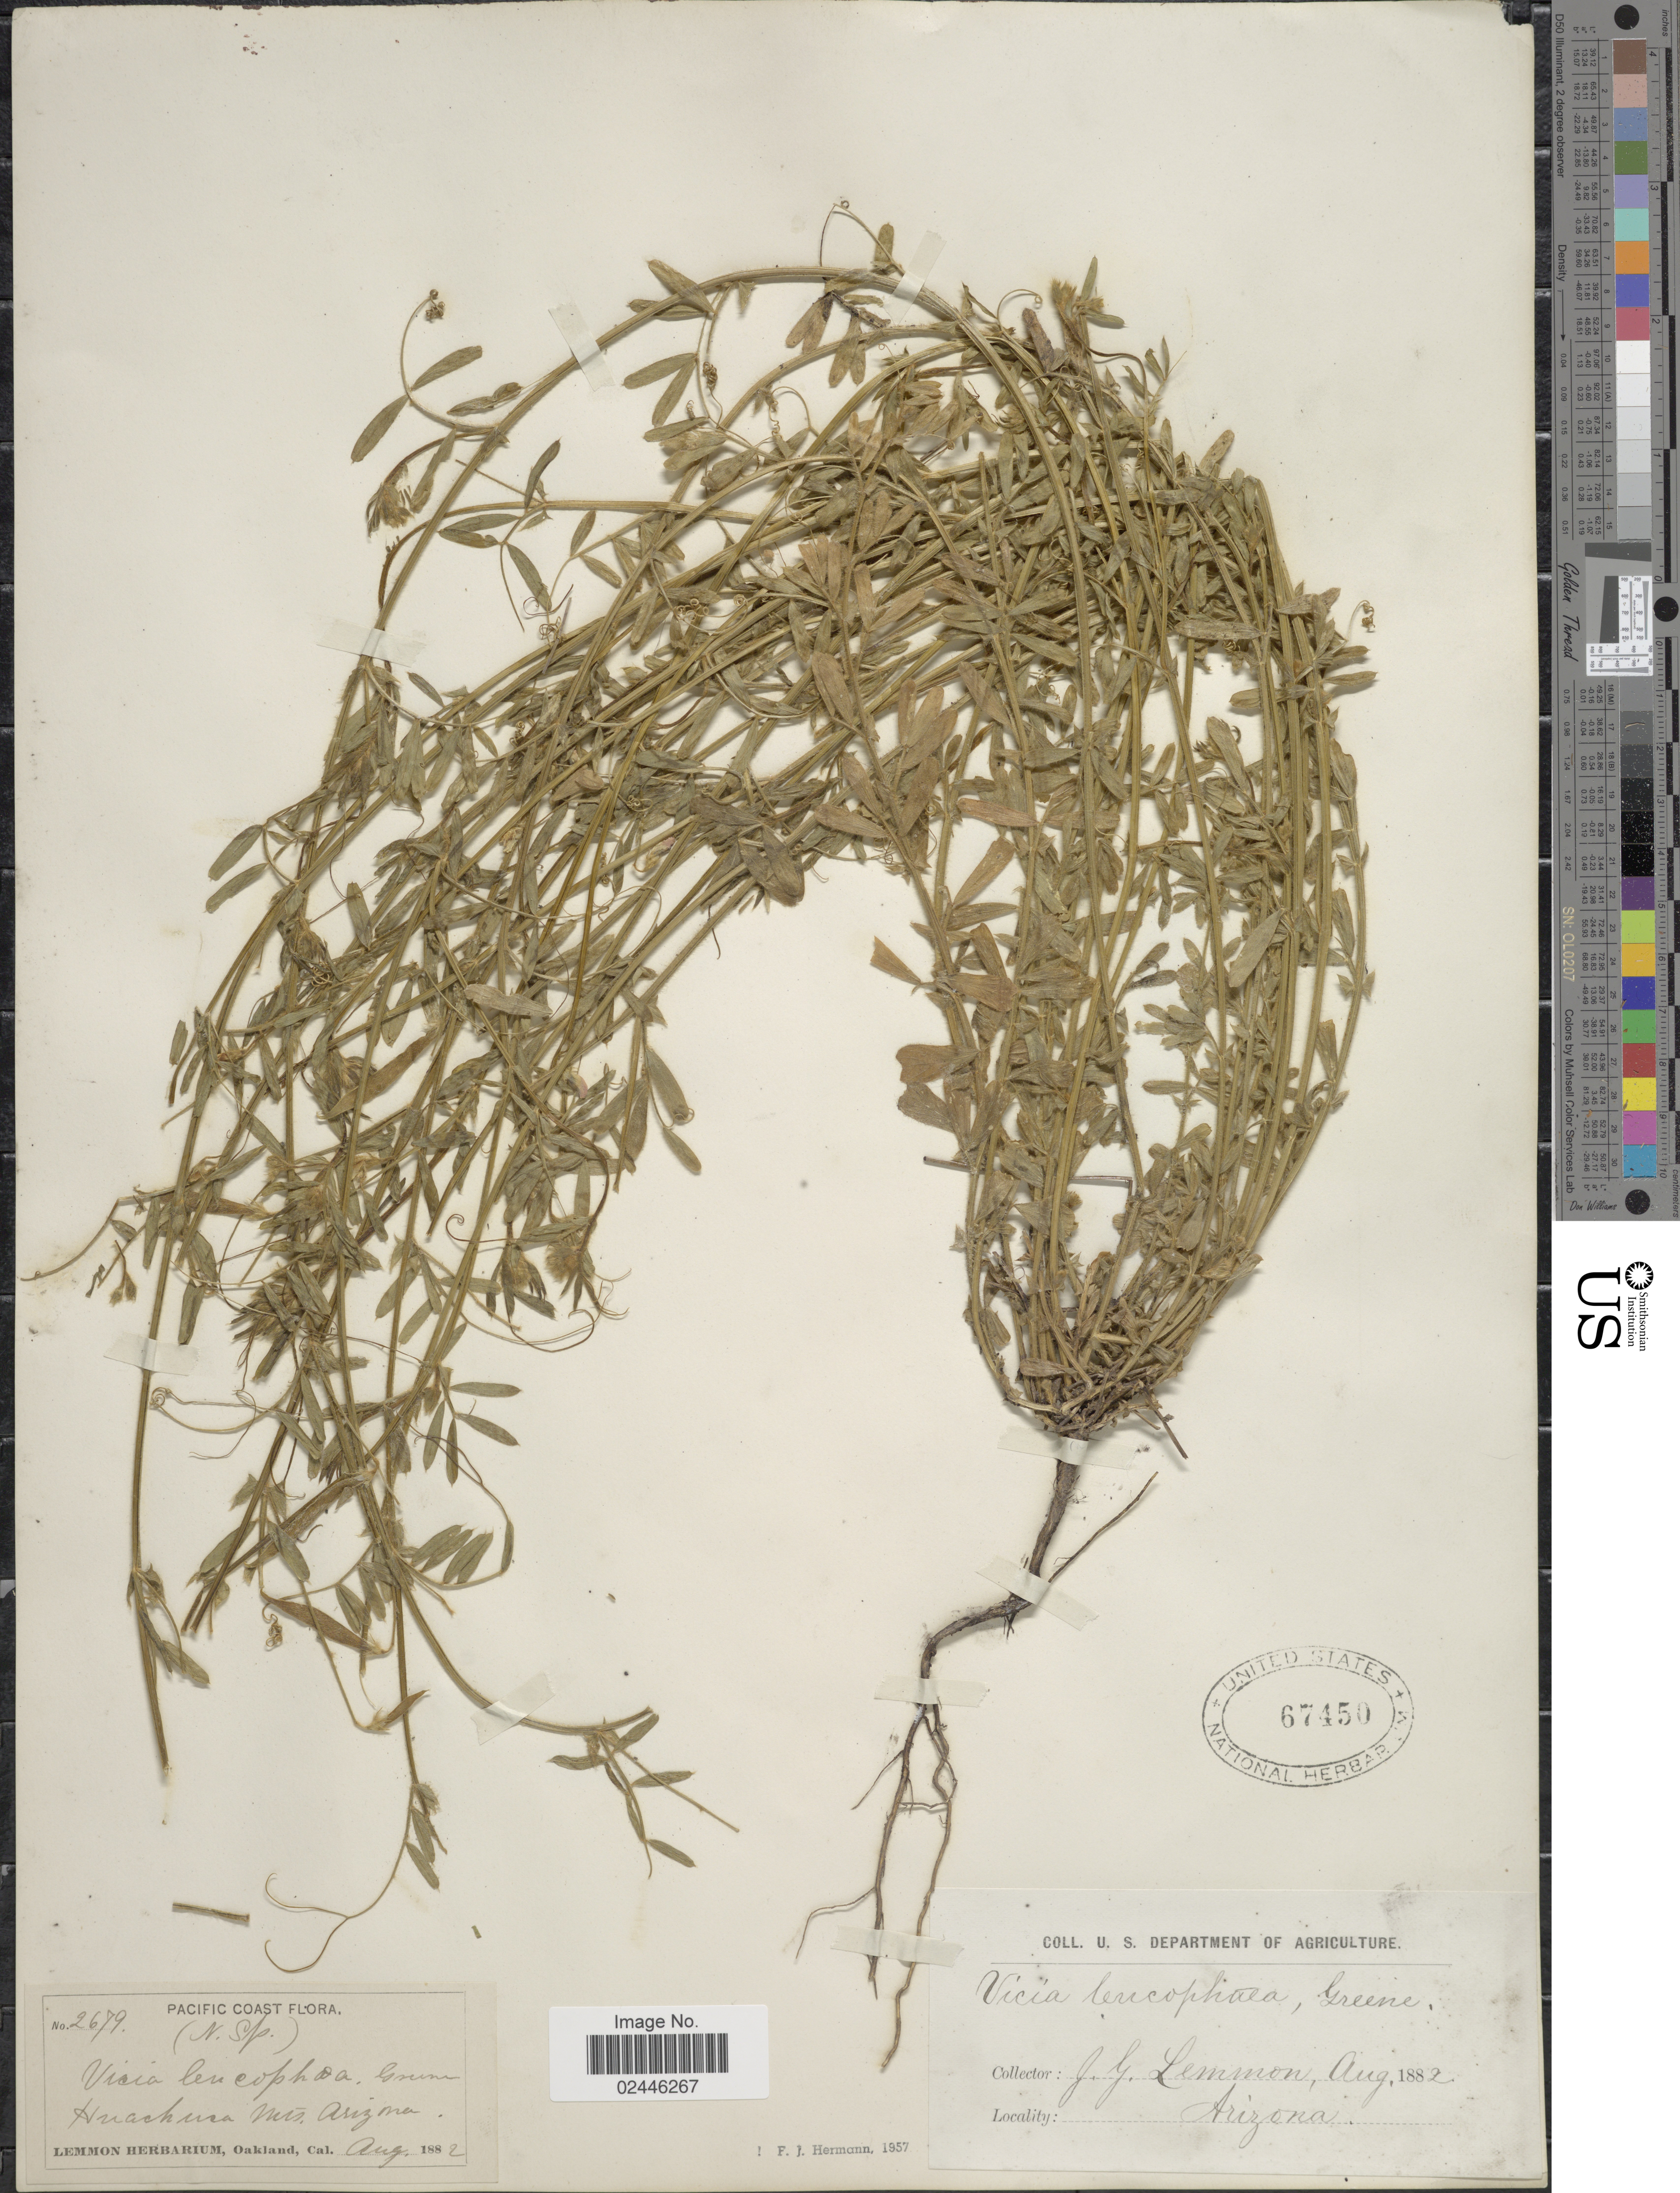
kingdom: Plantae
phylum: Tracheophyta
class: Magnoliopsida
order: Fabales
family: Fabaceae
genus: Vicia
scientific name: Vicia leucophaea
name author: Greene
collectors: J. Lemmon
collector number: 2679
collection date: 1882-08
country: United States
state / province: Arizona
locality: Huachura Mts. Pacific Coast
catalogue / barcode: US 67450